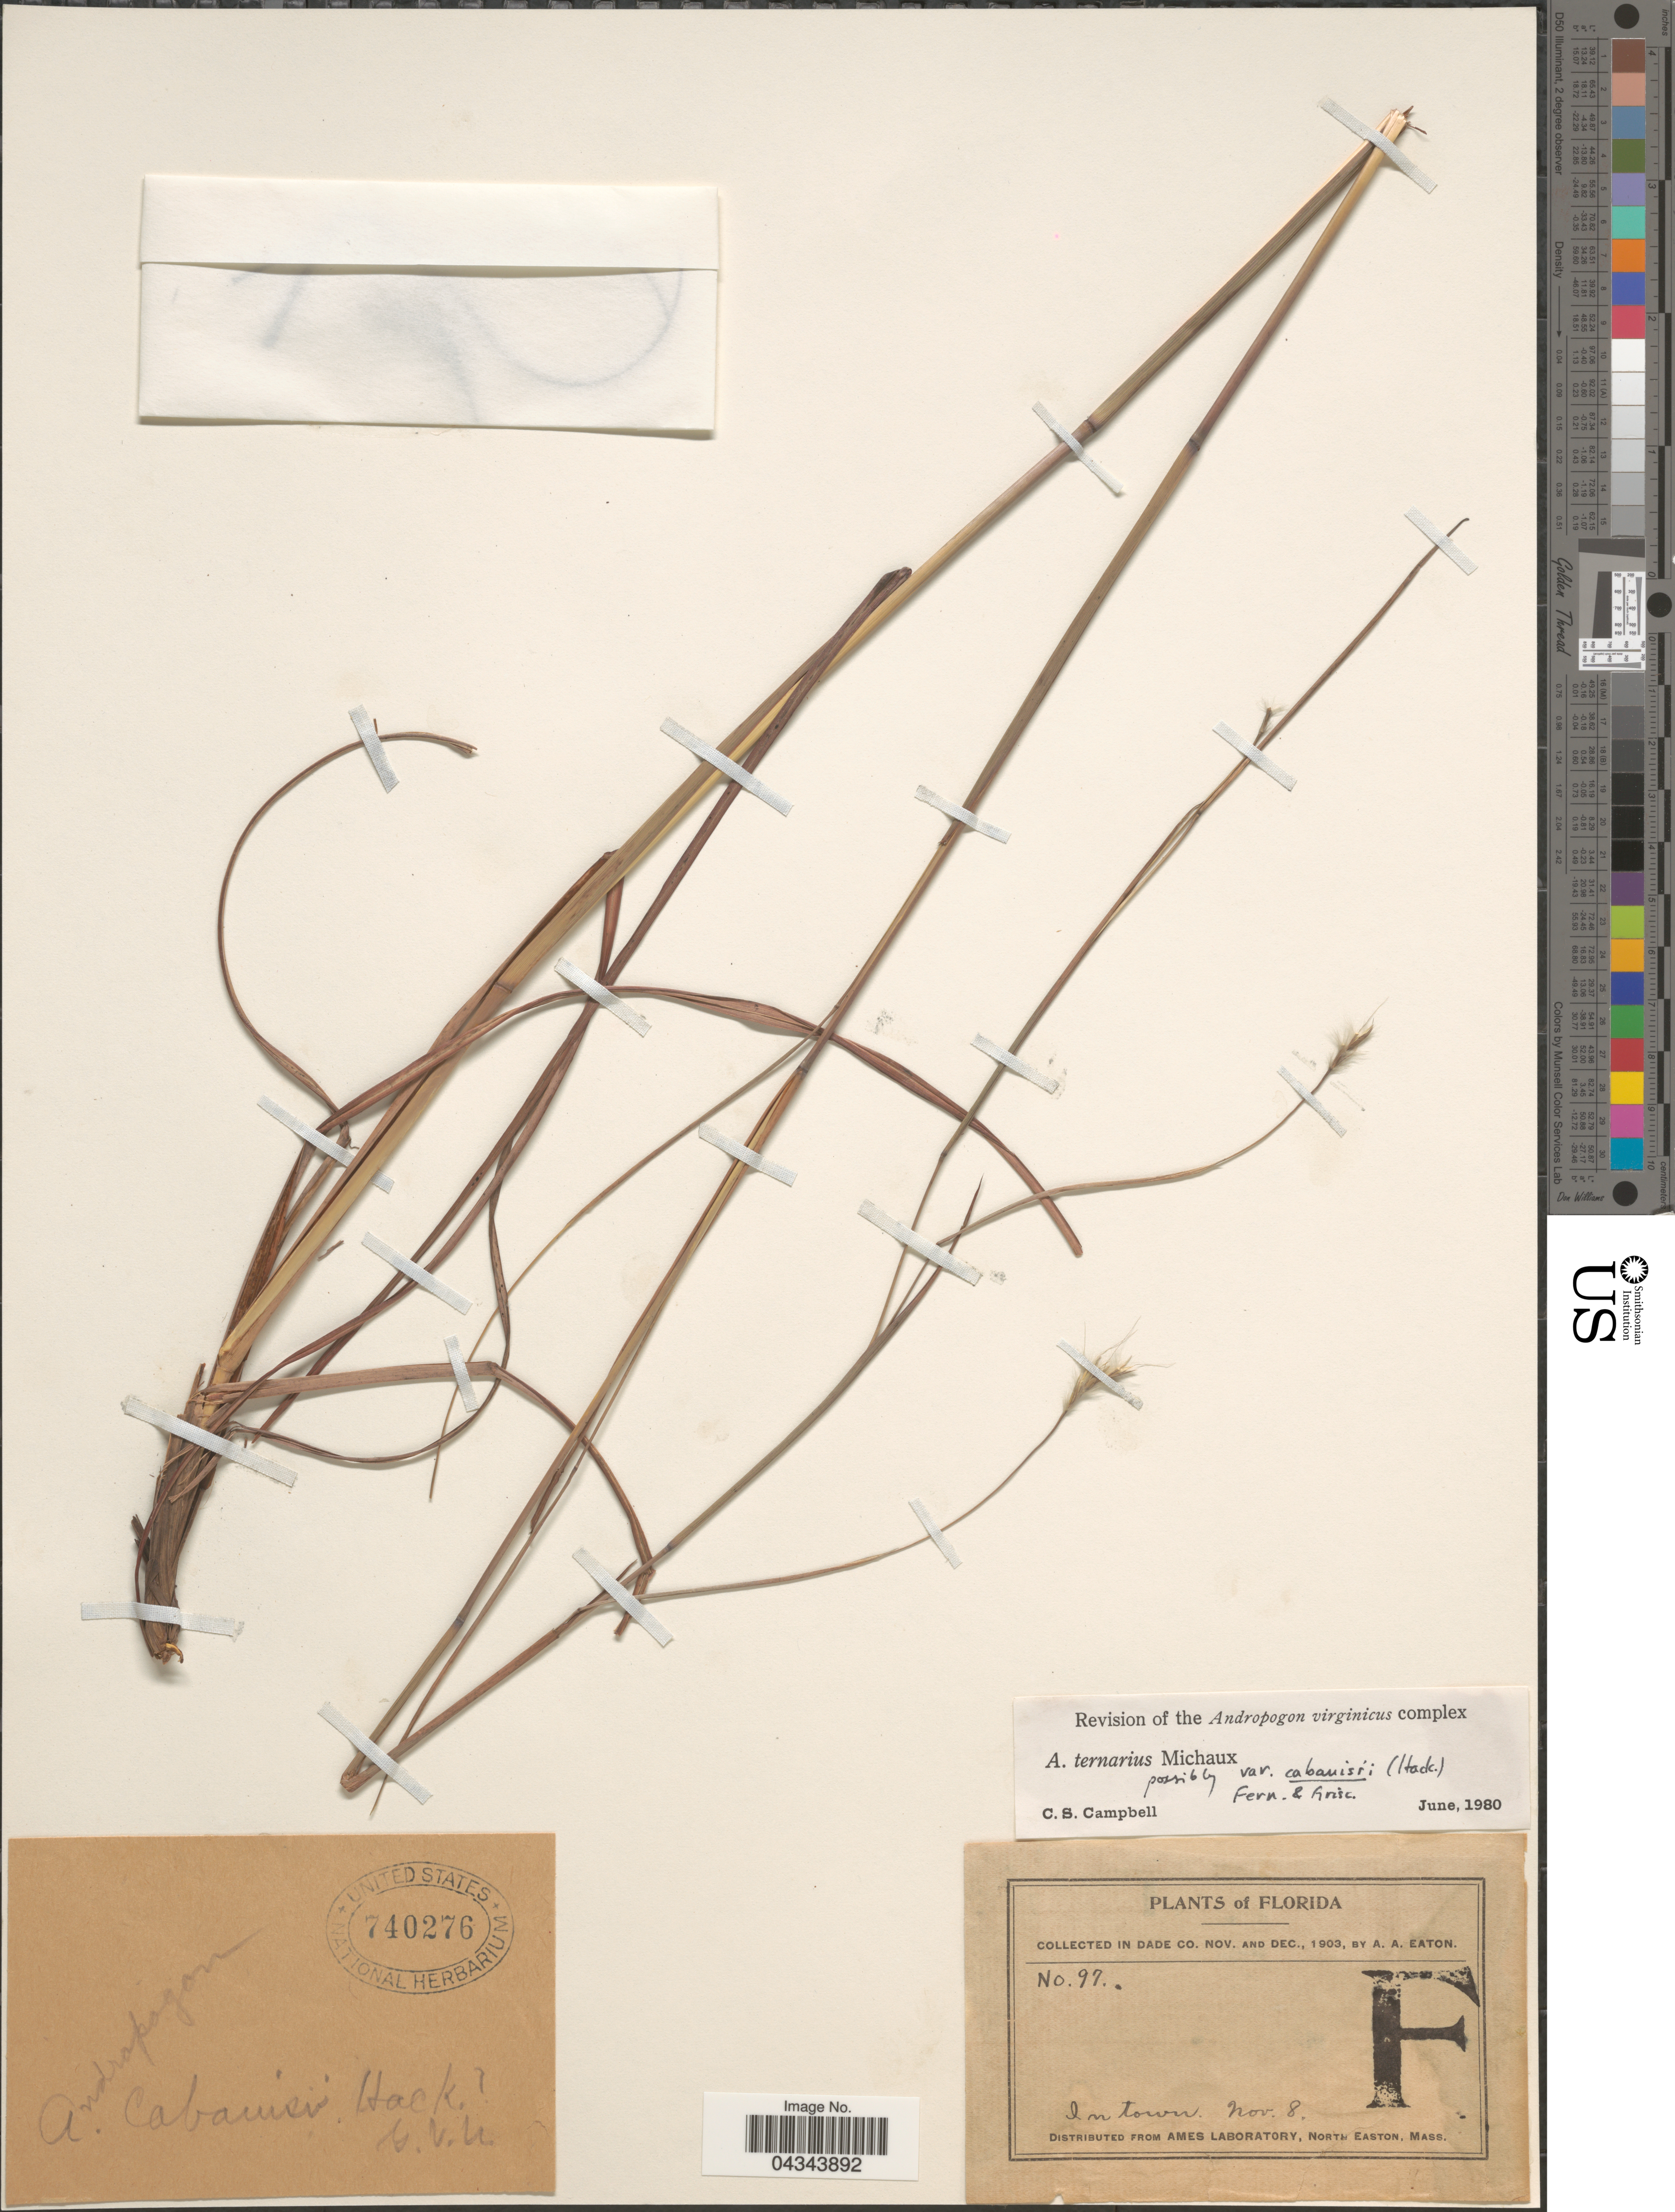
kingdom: Plantae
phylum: Tracheophyta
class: Liliopsida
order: Poales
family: Poaceae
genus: Andropogon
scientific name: Andropogon ternarius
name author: Michx.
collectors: A. A. Eaton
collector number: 97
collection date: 1903-11-08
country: United States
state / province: Florida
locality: In Dade Co. In town.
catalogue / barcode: US 740276